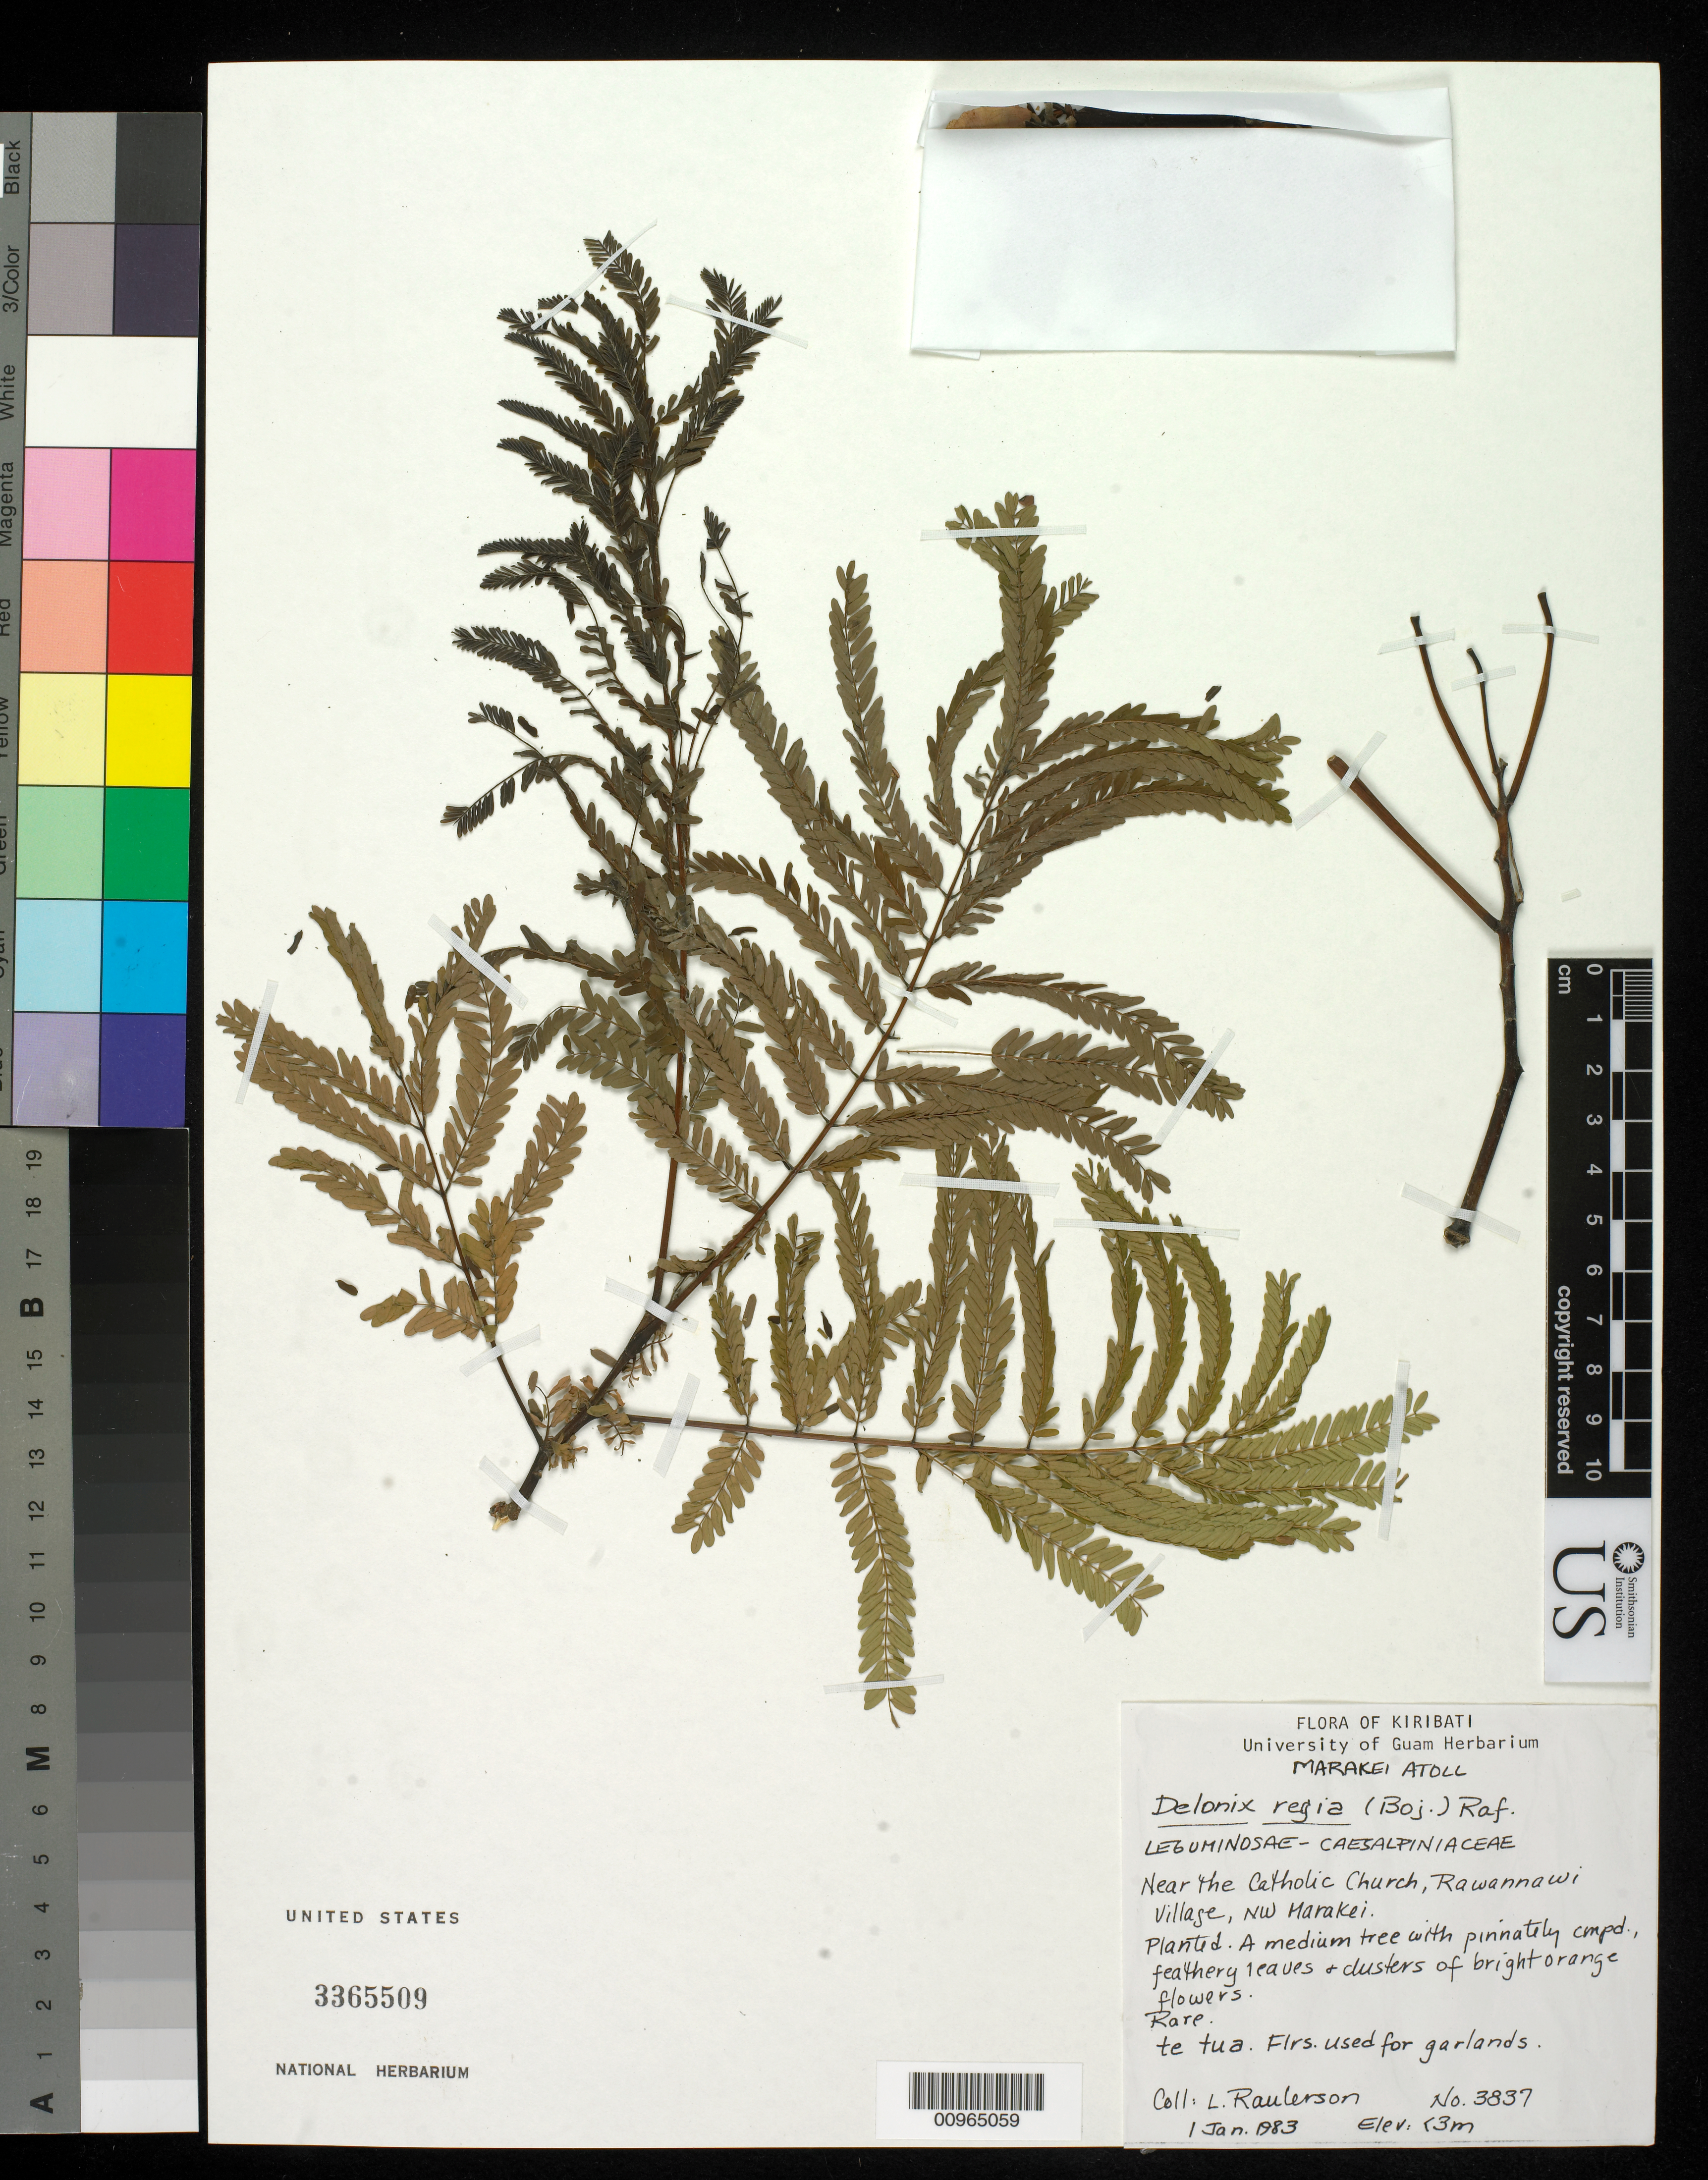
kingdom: Plantae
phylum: Tracheophyta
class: Magnoliopsida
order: Fabales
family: Fabaceae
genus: Delonix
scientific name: Delonix regia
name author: (Bojer ex Hook.) Raf.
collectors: L. Raulerson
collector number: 3837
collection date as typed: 01 Jan 1983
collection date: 1983-01-01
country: Kiribati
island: Marakei Atoll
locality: Near the Catholic Church, Rawannawi village.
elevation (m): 3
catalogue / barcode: US 3365509